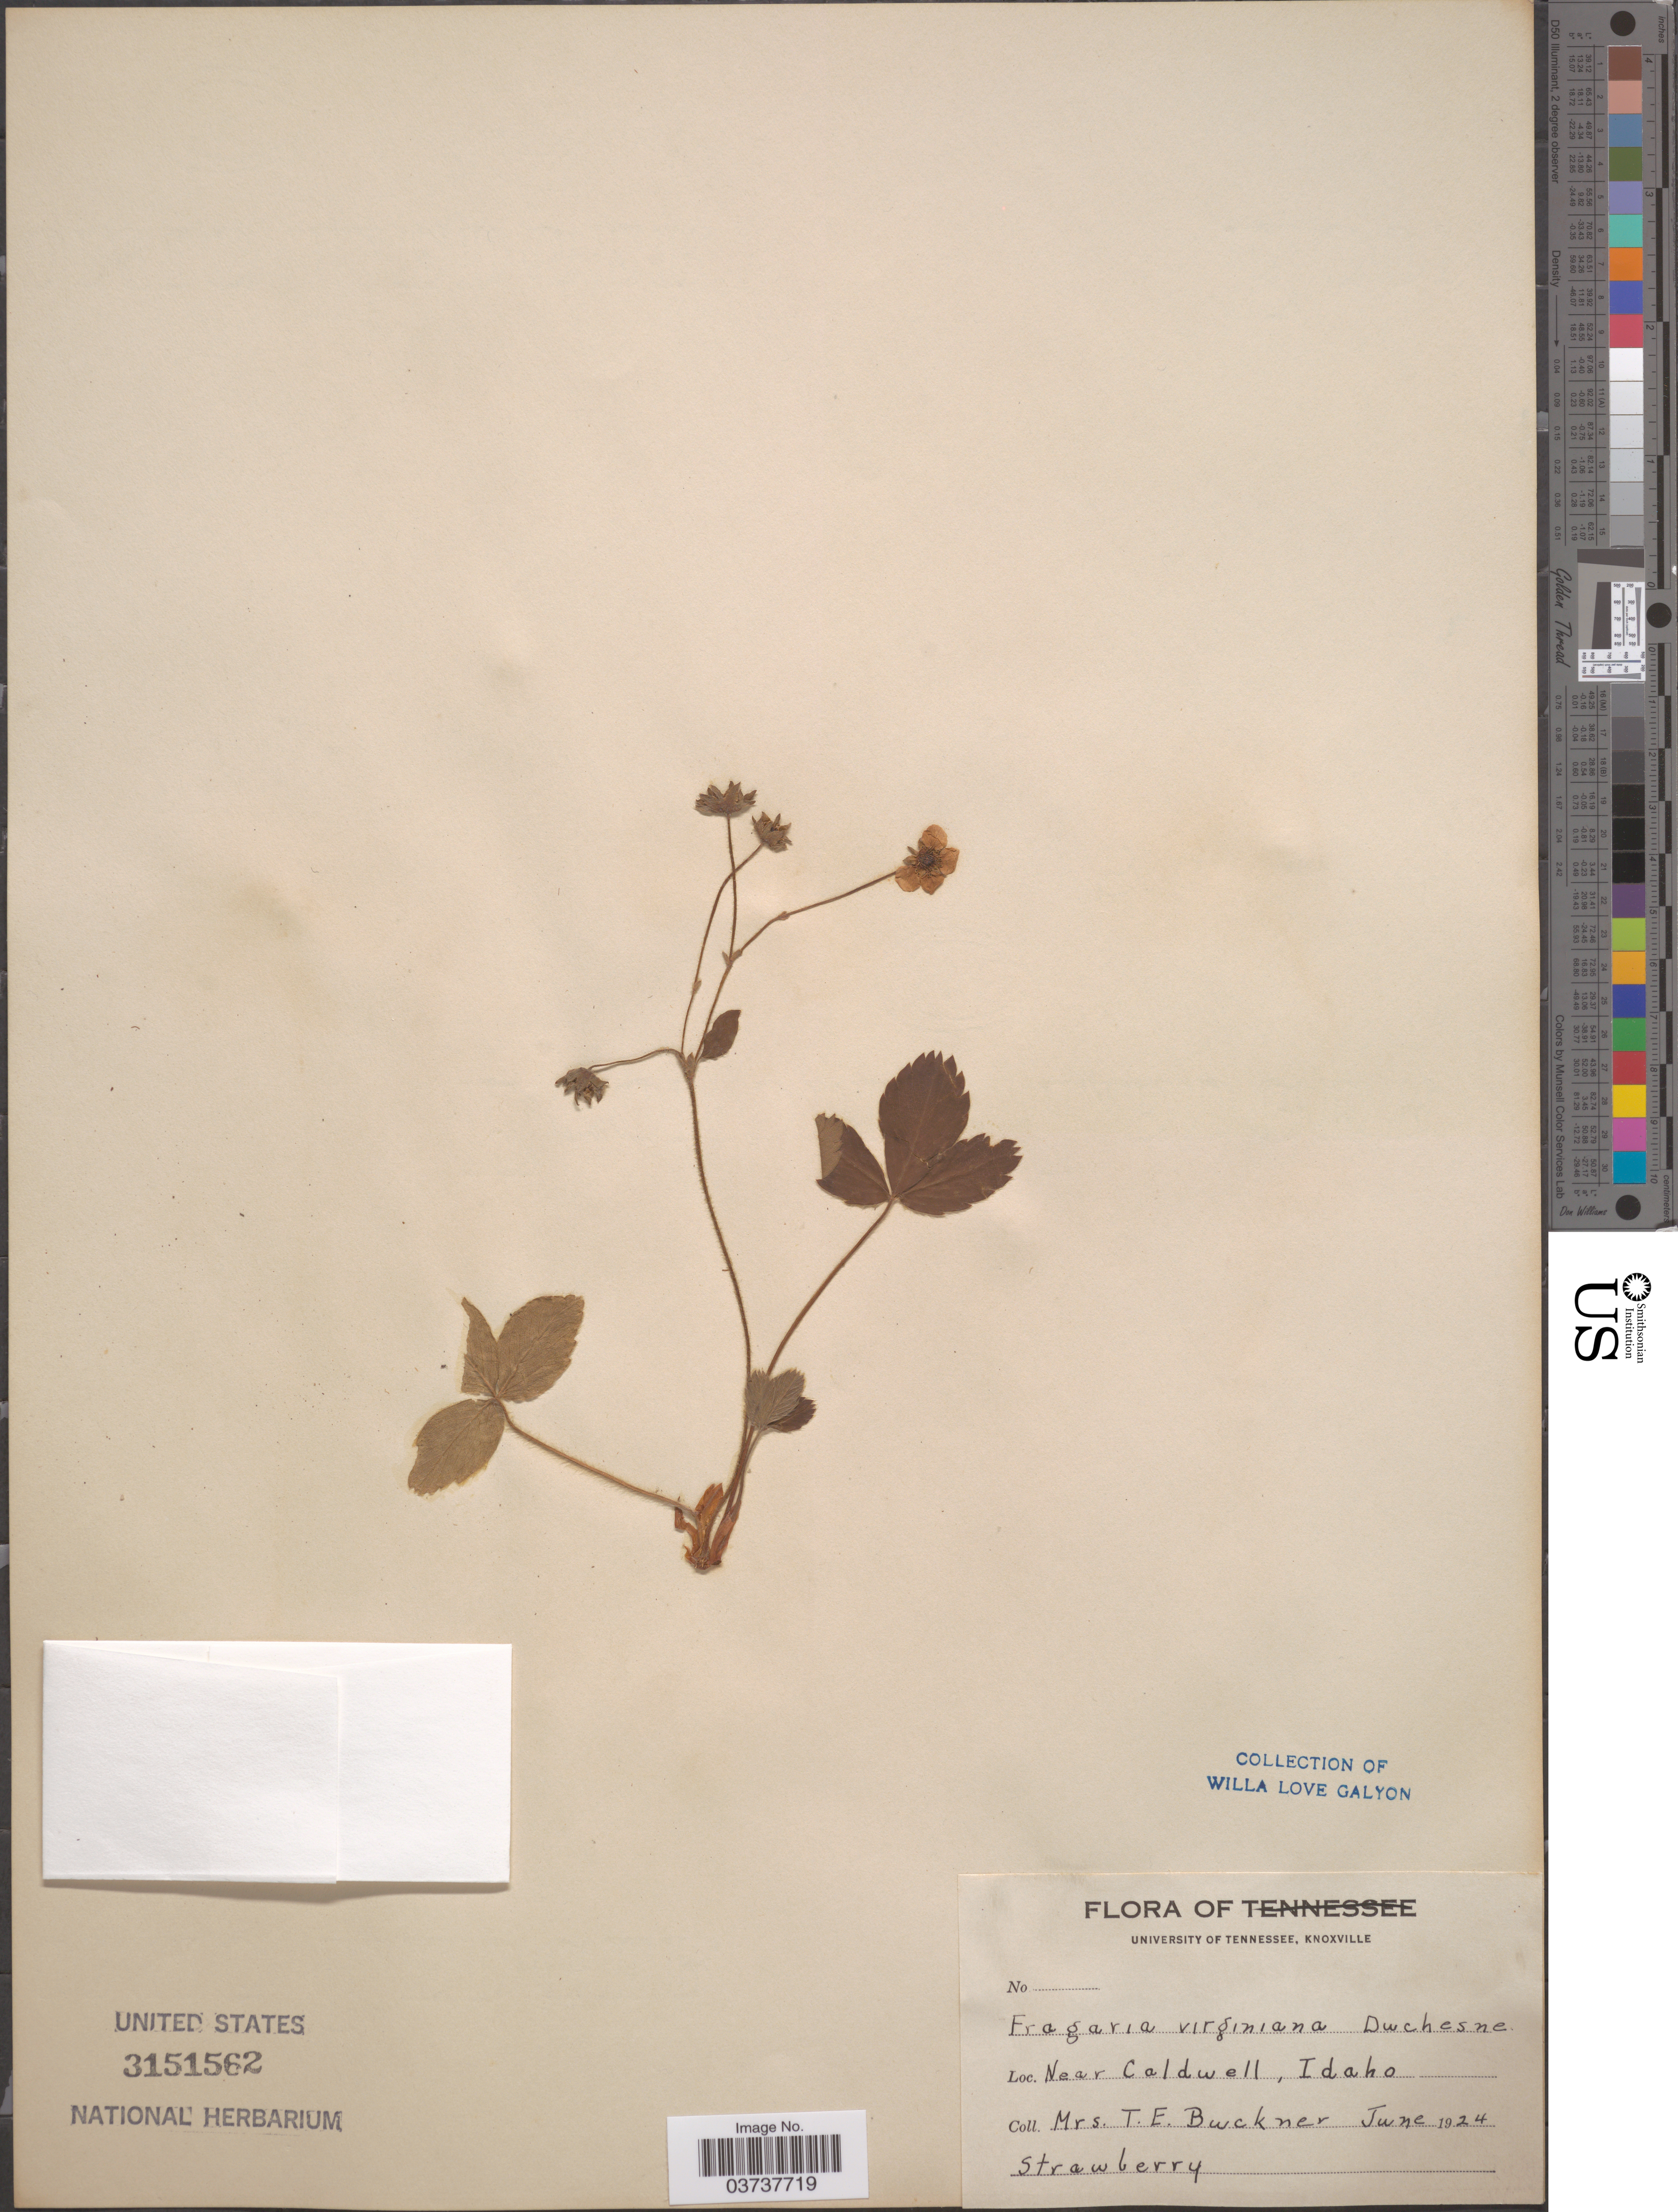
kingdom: Plantae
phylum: Tracheophyta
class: Magnoliopsida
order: Rosales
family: Rosaceae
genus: Fragaria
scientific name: Fragaria virginiana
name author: Mill.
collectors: T. Buckner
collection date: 1924-06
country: United States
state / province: Idaho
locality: Near Caldwell.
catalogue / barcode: US 3151562